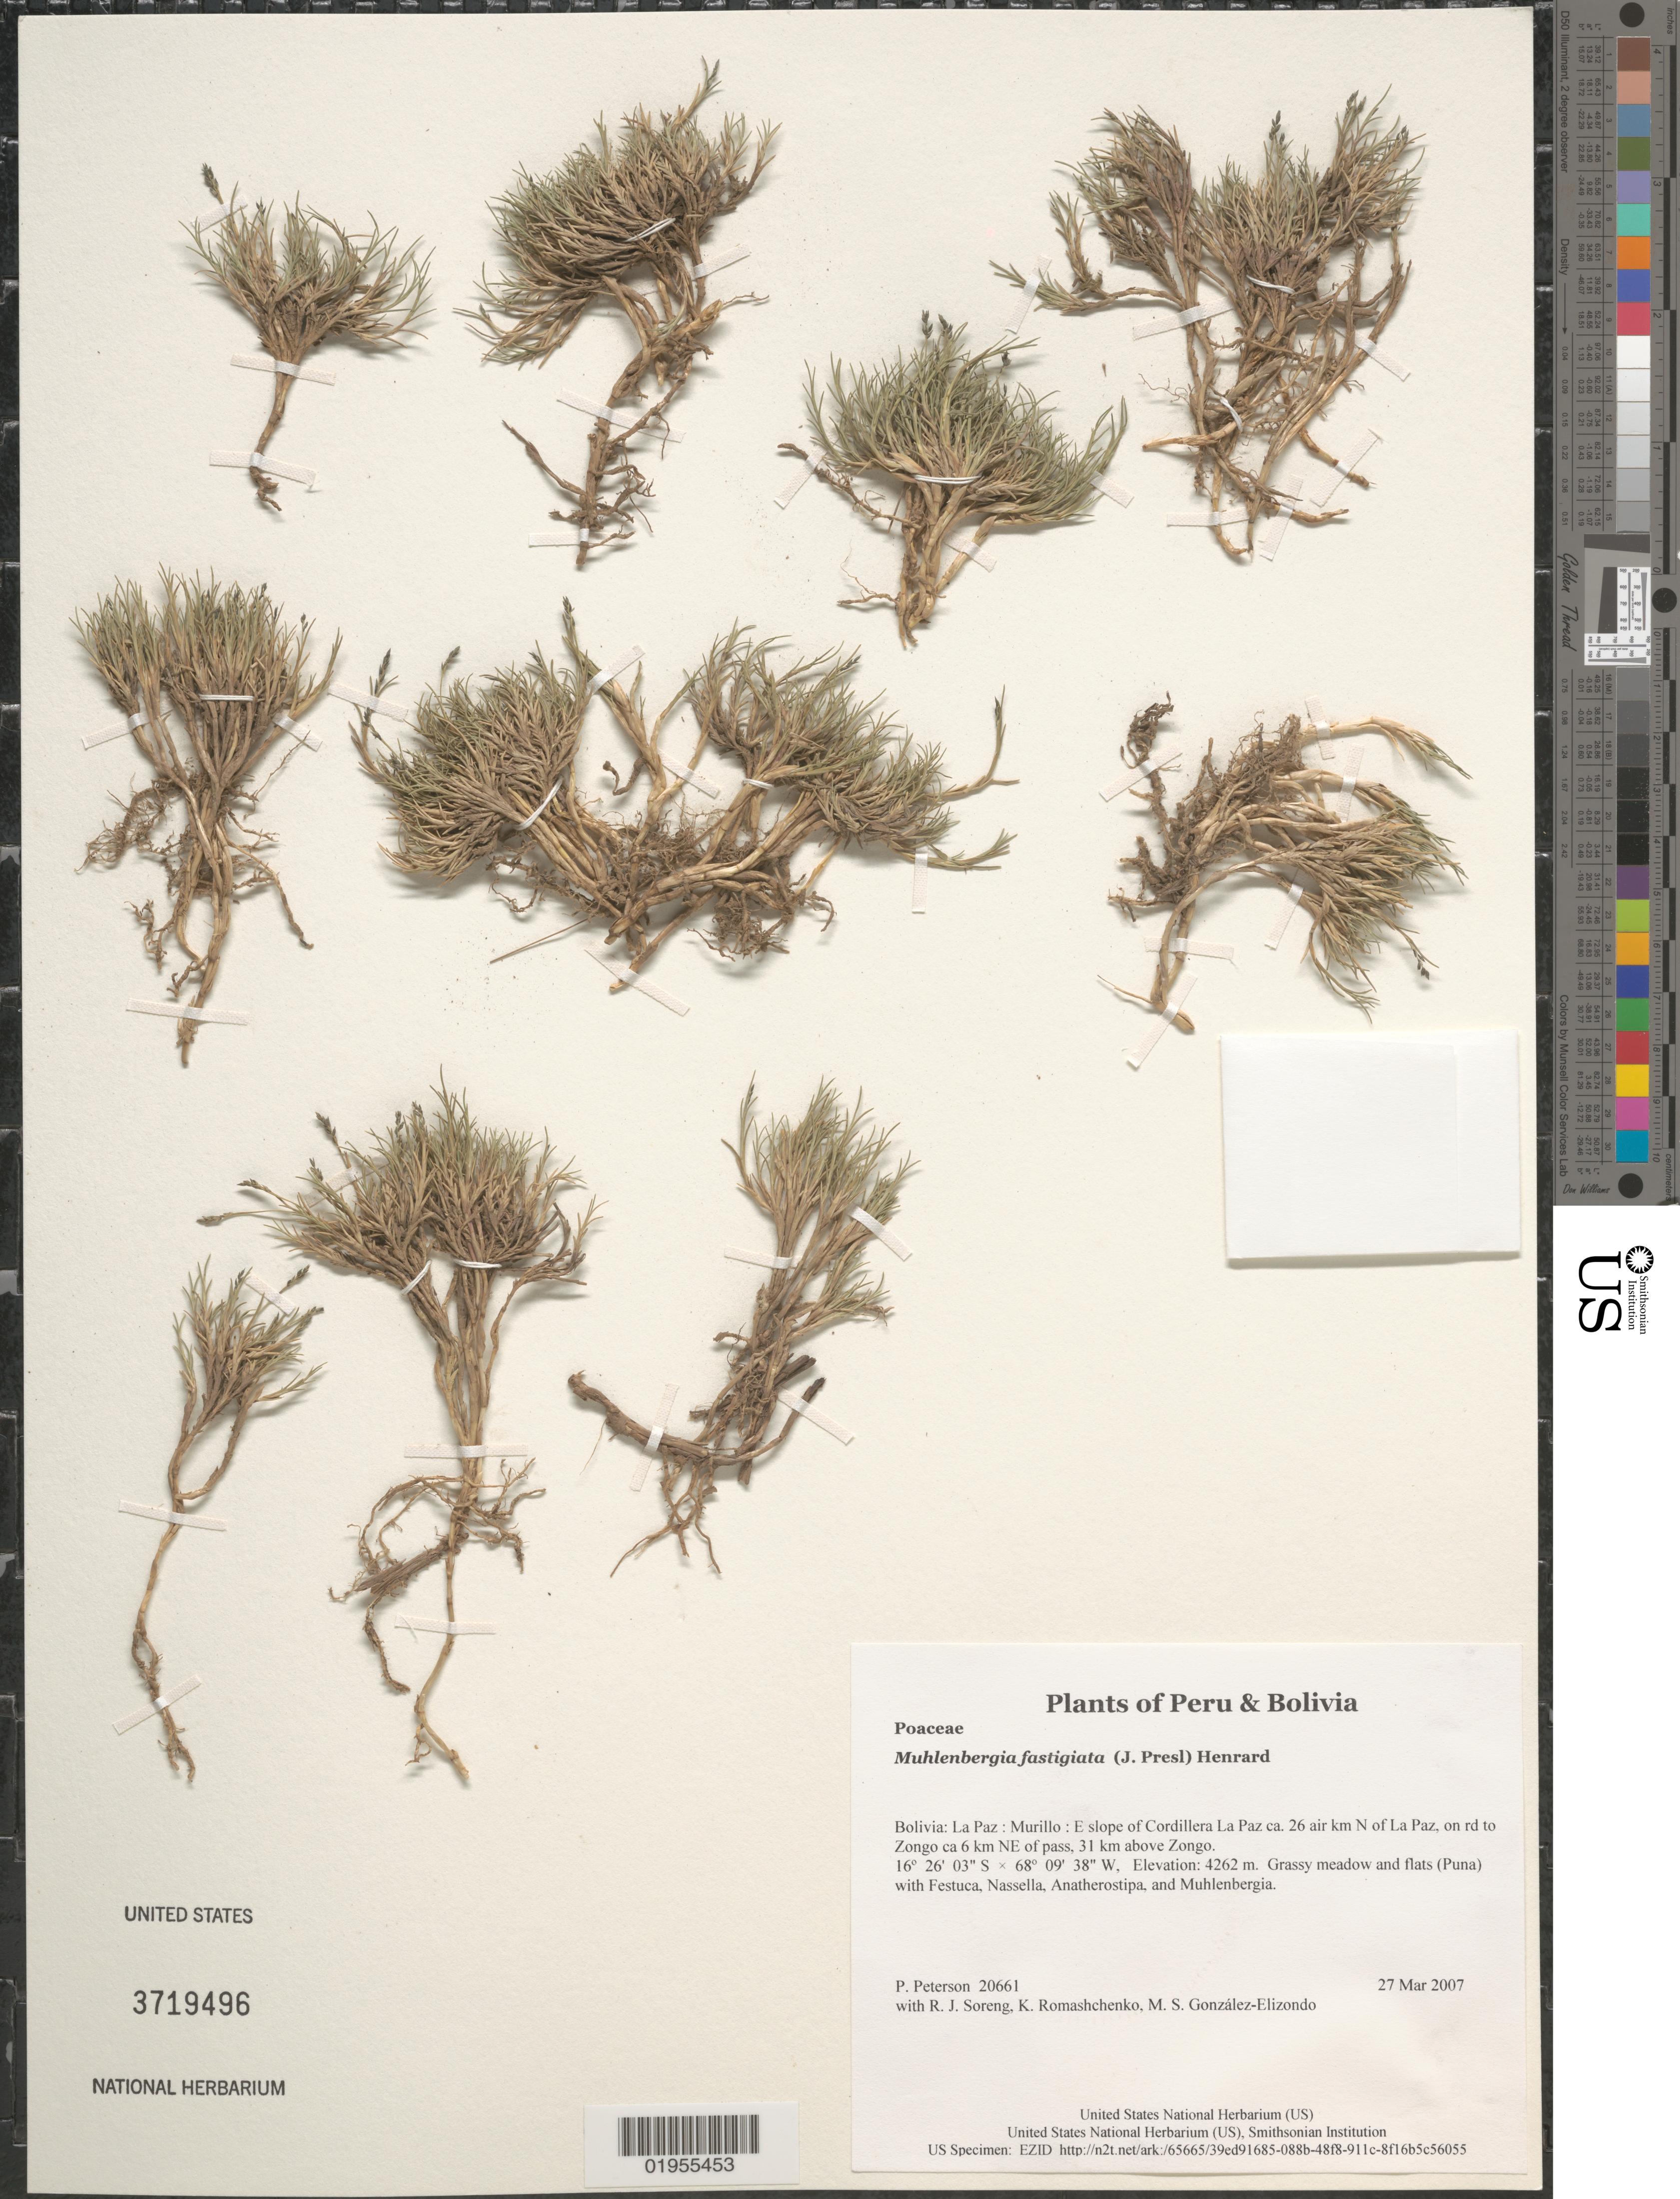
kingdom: Plantae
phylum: Tracheophyta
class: Liliopsida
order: Poales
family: Poaceae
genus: Muhlenbergia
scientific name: Muhlenbergia fastigiata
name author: (J. Presl) Henr.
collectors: P. M. Peterson, R. J. Soreng, K. Romashchenko & M. S. González-Elizondo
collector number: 20661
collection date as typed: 27 Mar 2007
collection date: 2007-03-27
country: Bolivia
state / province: La Paz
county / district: Murillo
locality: E slope of Cordillera La Paz ca. 26 air km N of La Paz, on rd to Zongo ca 6 km NE of pass, 31 km above Zongo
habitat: Grassy meadow and flats (Puna) with Festuca, Nassella, Anatherostipa, and Muhlenbergia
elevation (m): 4262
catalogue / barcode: US 3719496